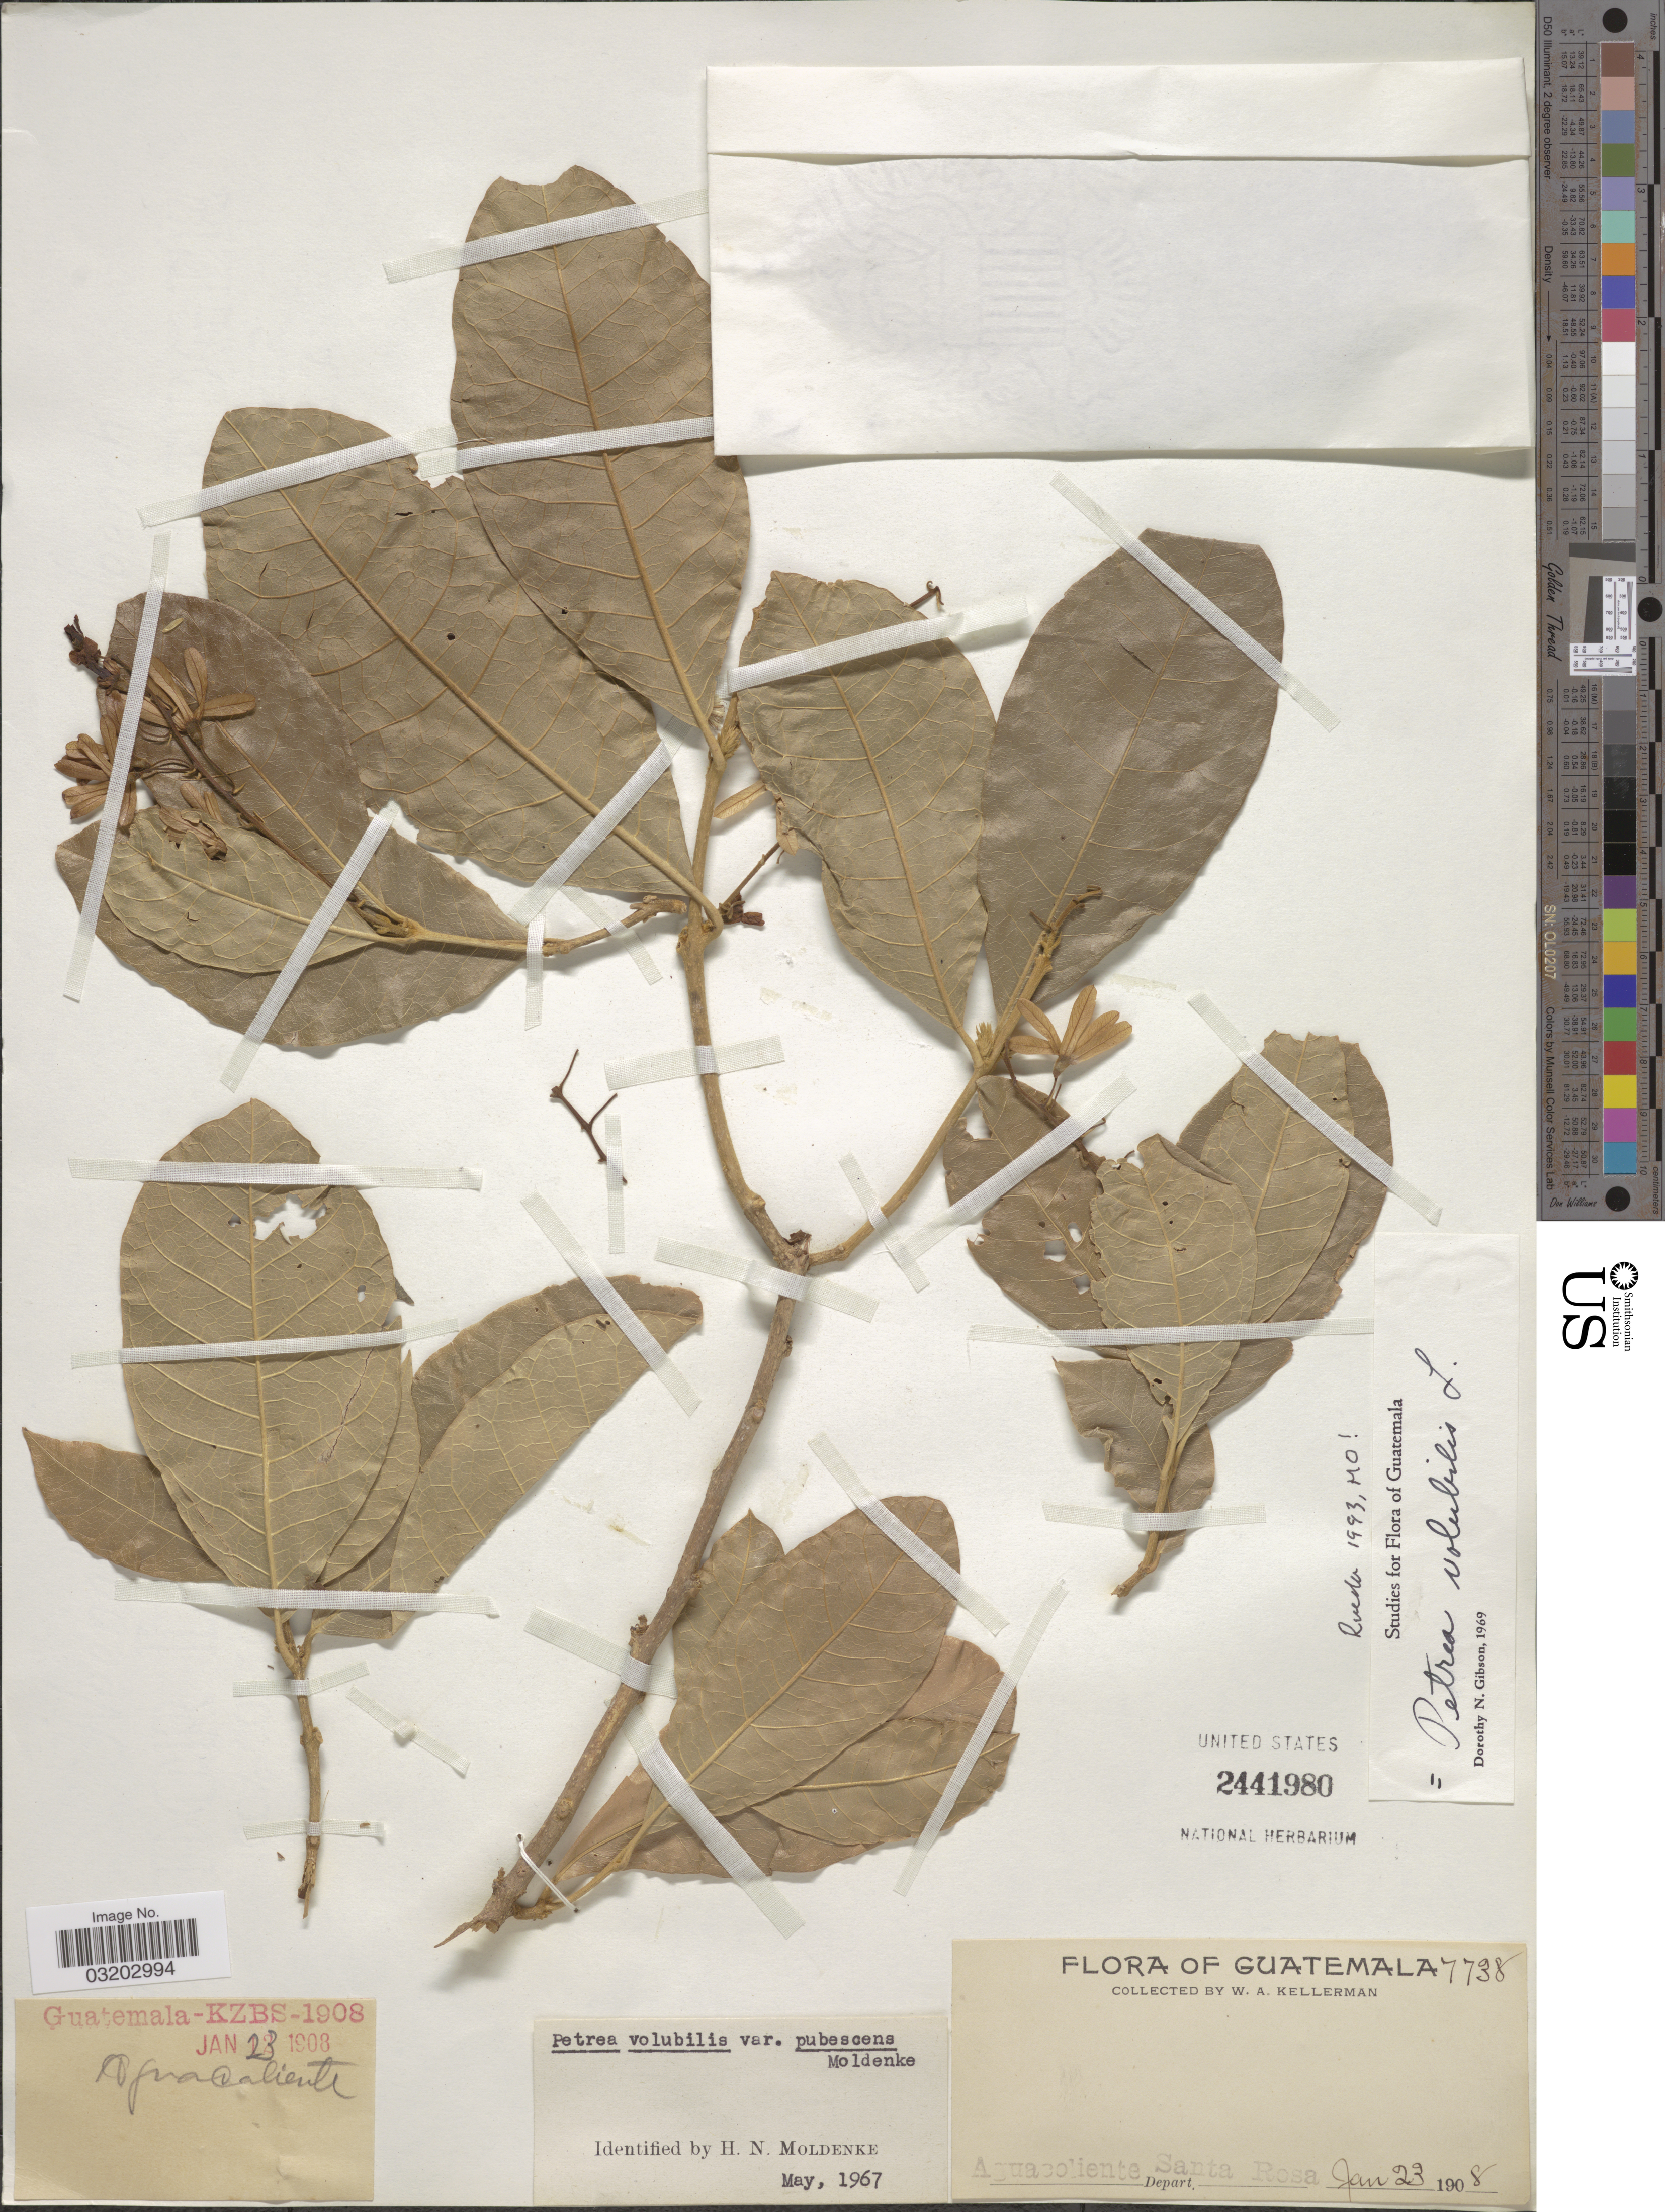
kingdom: Plantae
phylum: Tracheophyta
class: Magnoliopsida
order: Lamiales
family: Verbenaceae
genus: Petrea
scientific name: Petrea volubilis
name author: L.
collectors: W. Kellerman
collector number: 7738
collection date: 1908-01-23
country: Guatemala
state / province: Santa Rosa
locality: Aguacaliente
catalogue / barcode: US 2441980